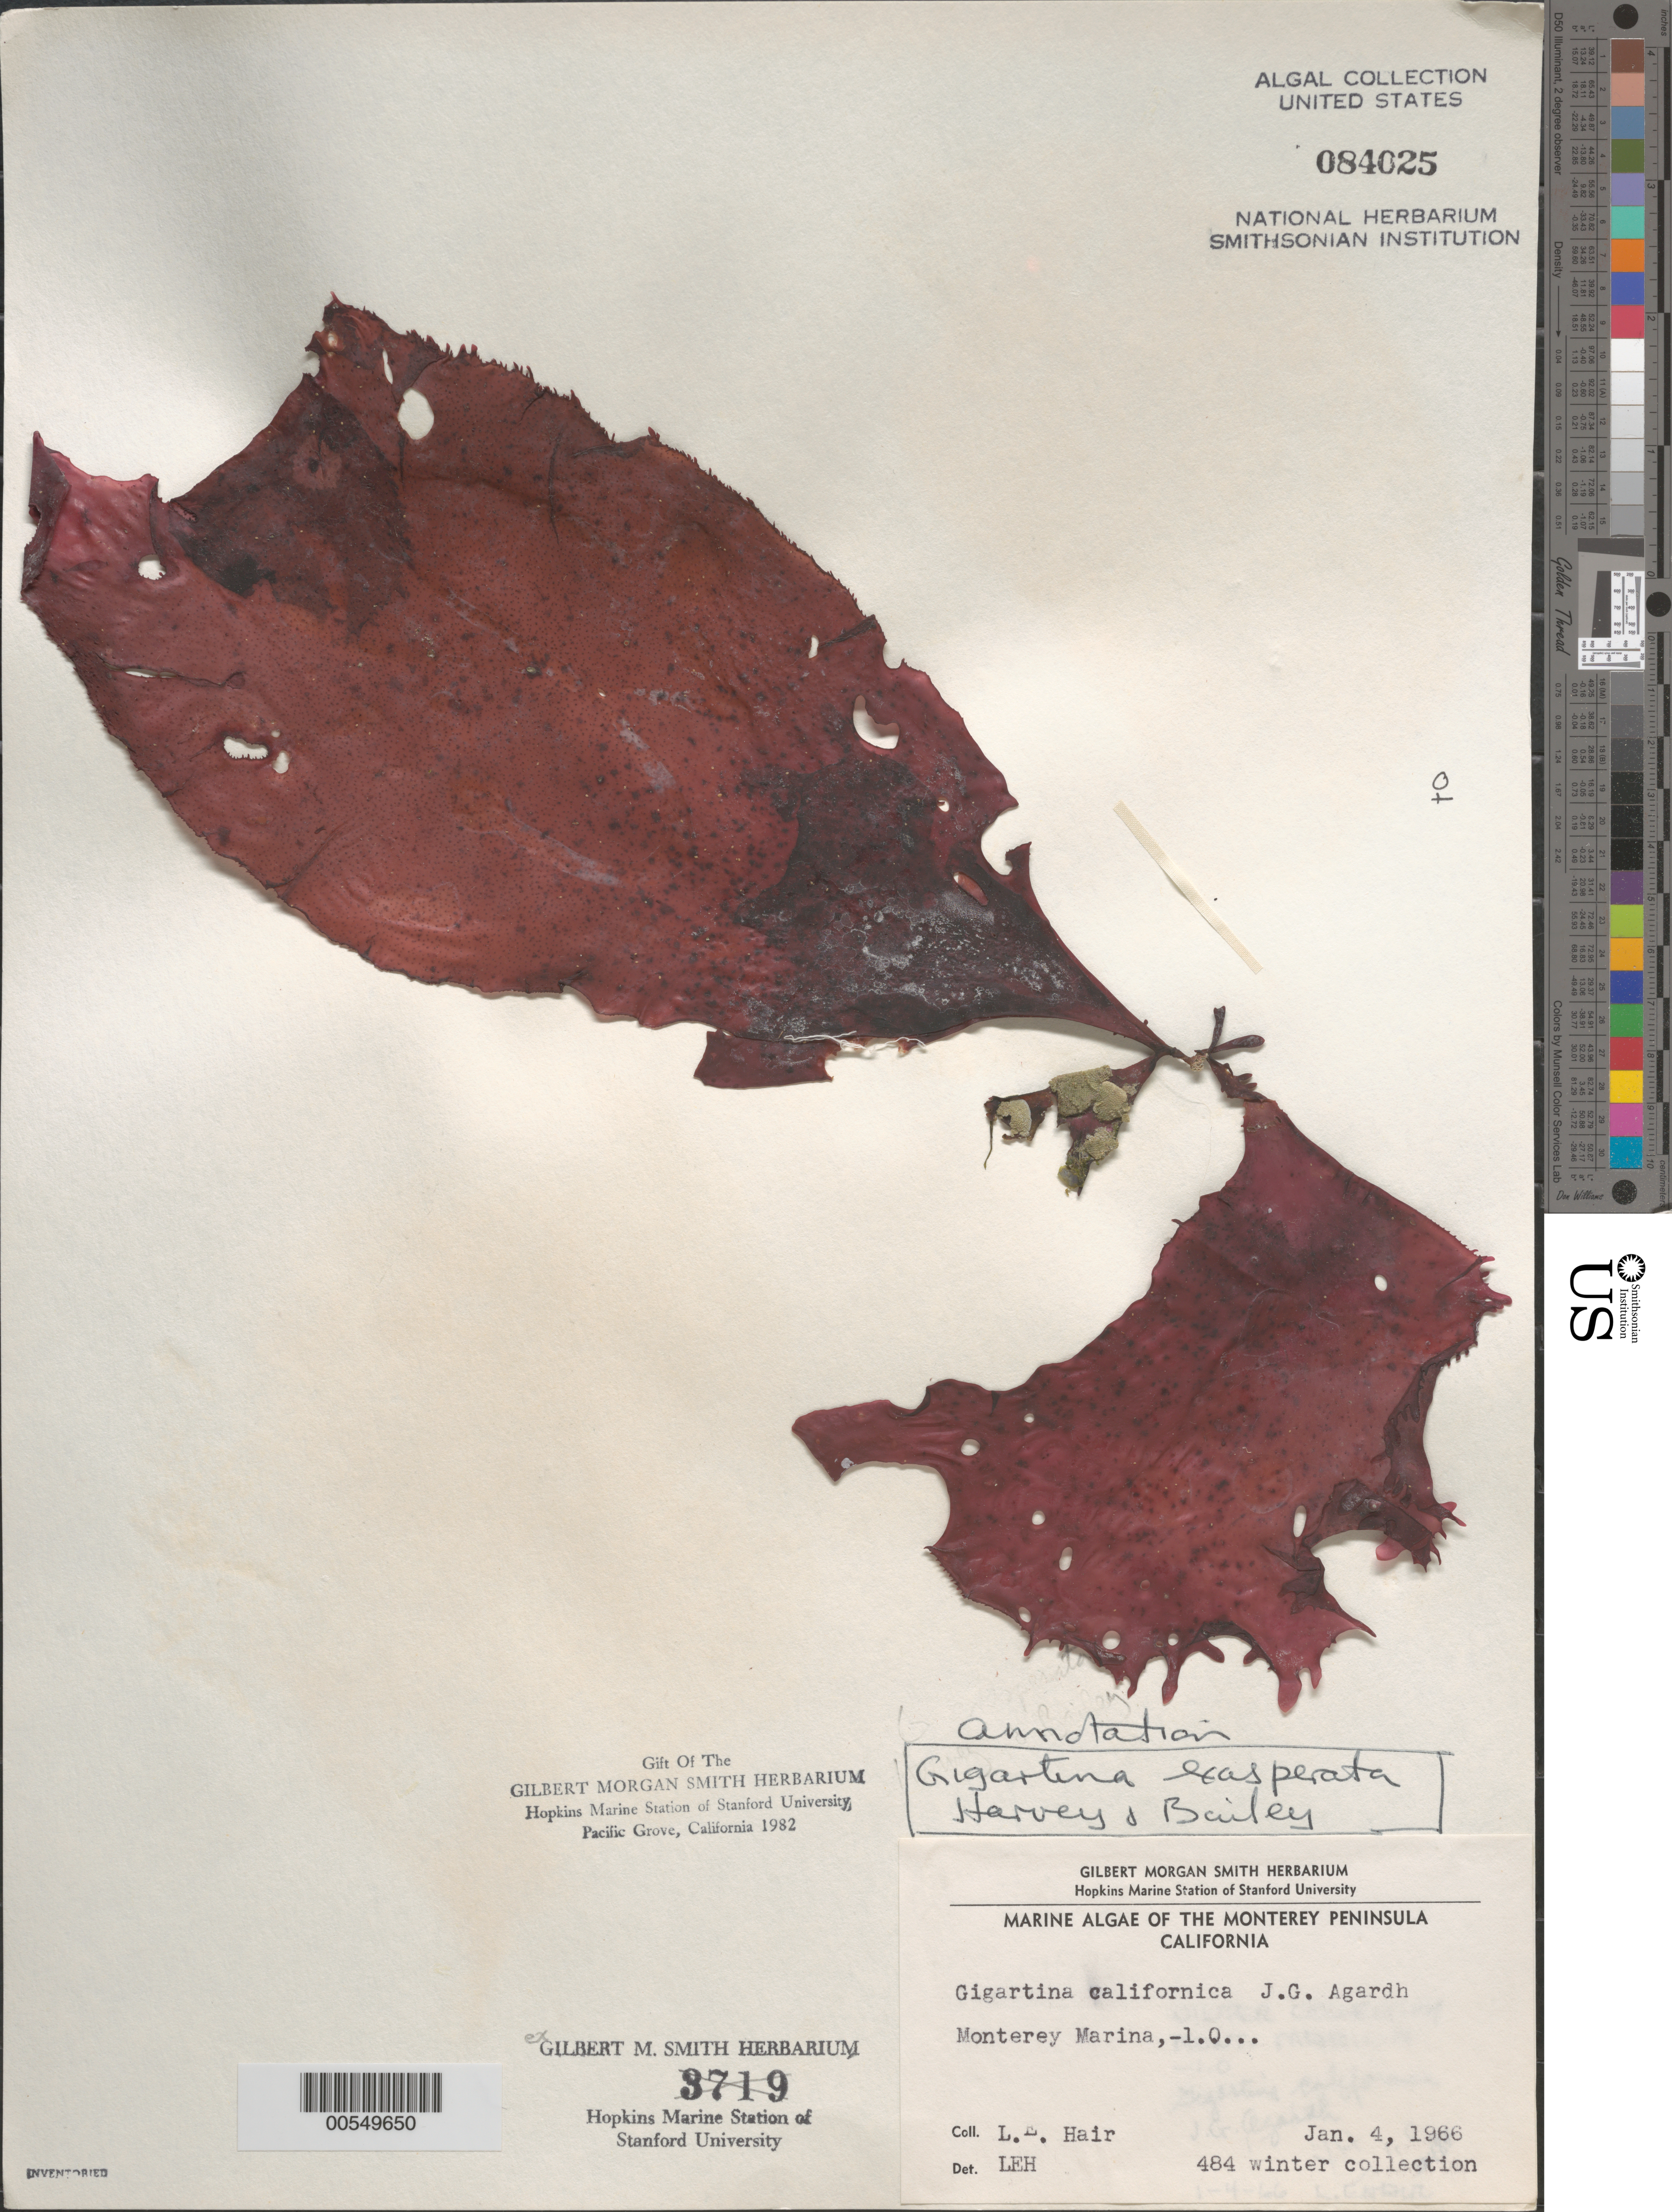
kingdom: Plantae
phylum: Rhodophyta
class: Florideophyceae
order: Gigartinales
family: Gigartinaceae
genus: Chondracanthus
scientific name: Chondracanthus exasperatus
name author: (Harv. & J. Bailey) J.R. Hughey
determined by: Algae name updating Project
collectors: L. Hair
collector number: Leh 484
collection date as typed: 04 Jan 1966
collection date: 1966-01-04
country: United States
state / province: California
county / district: Monterey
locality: Monterey Marina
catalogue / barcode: US 84025